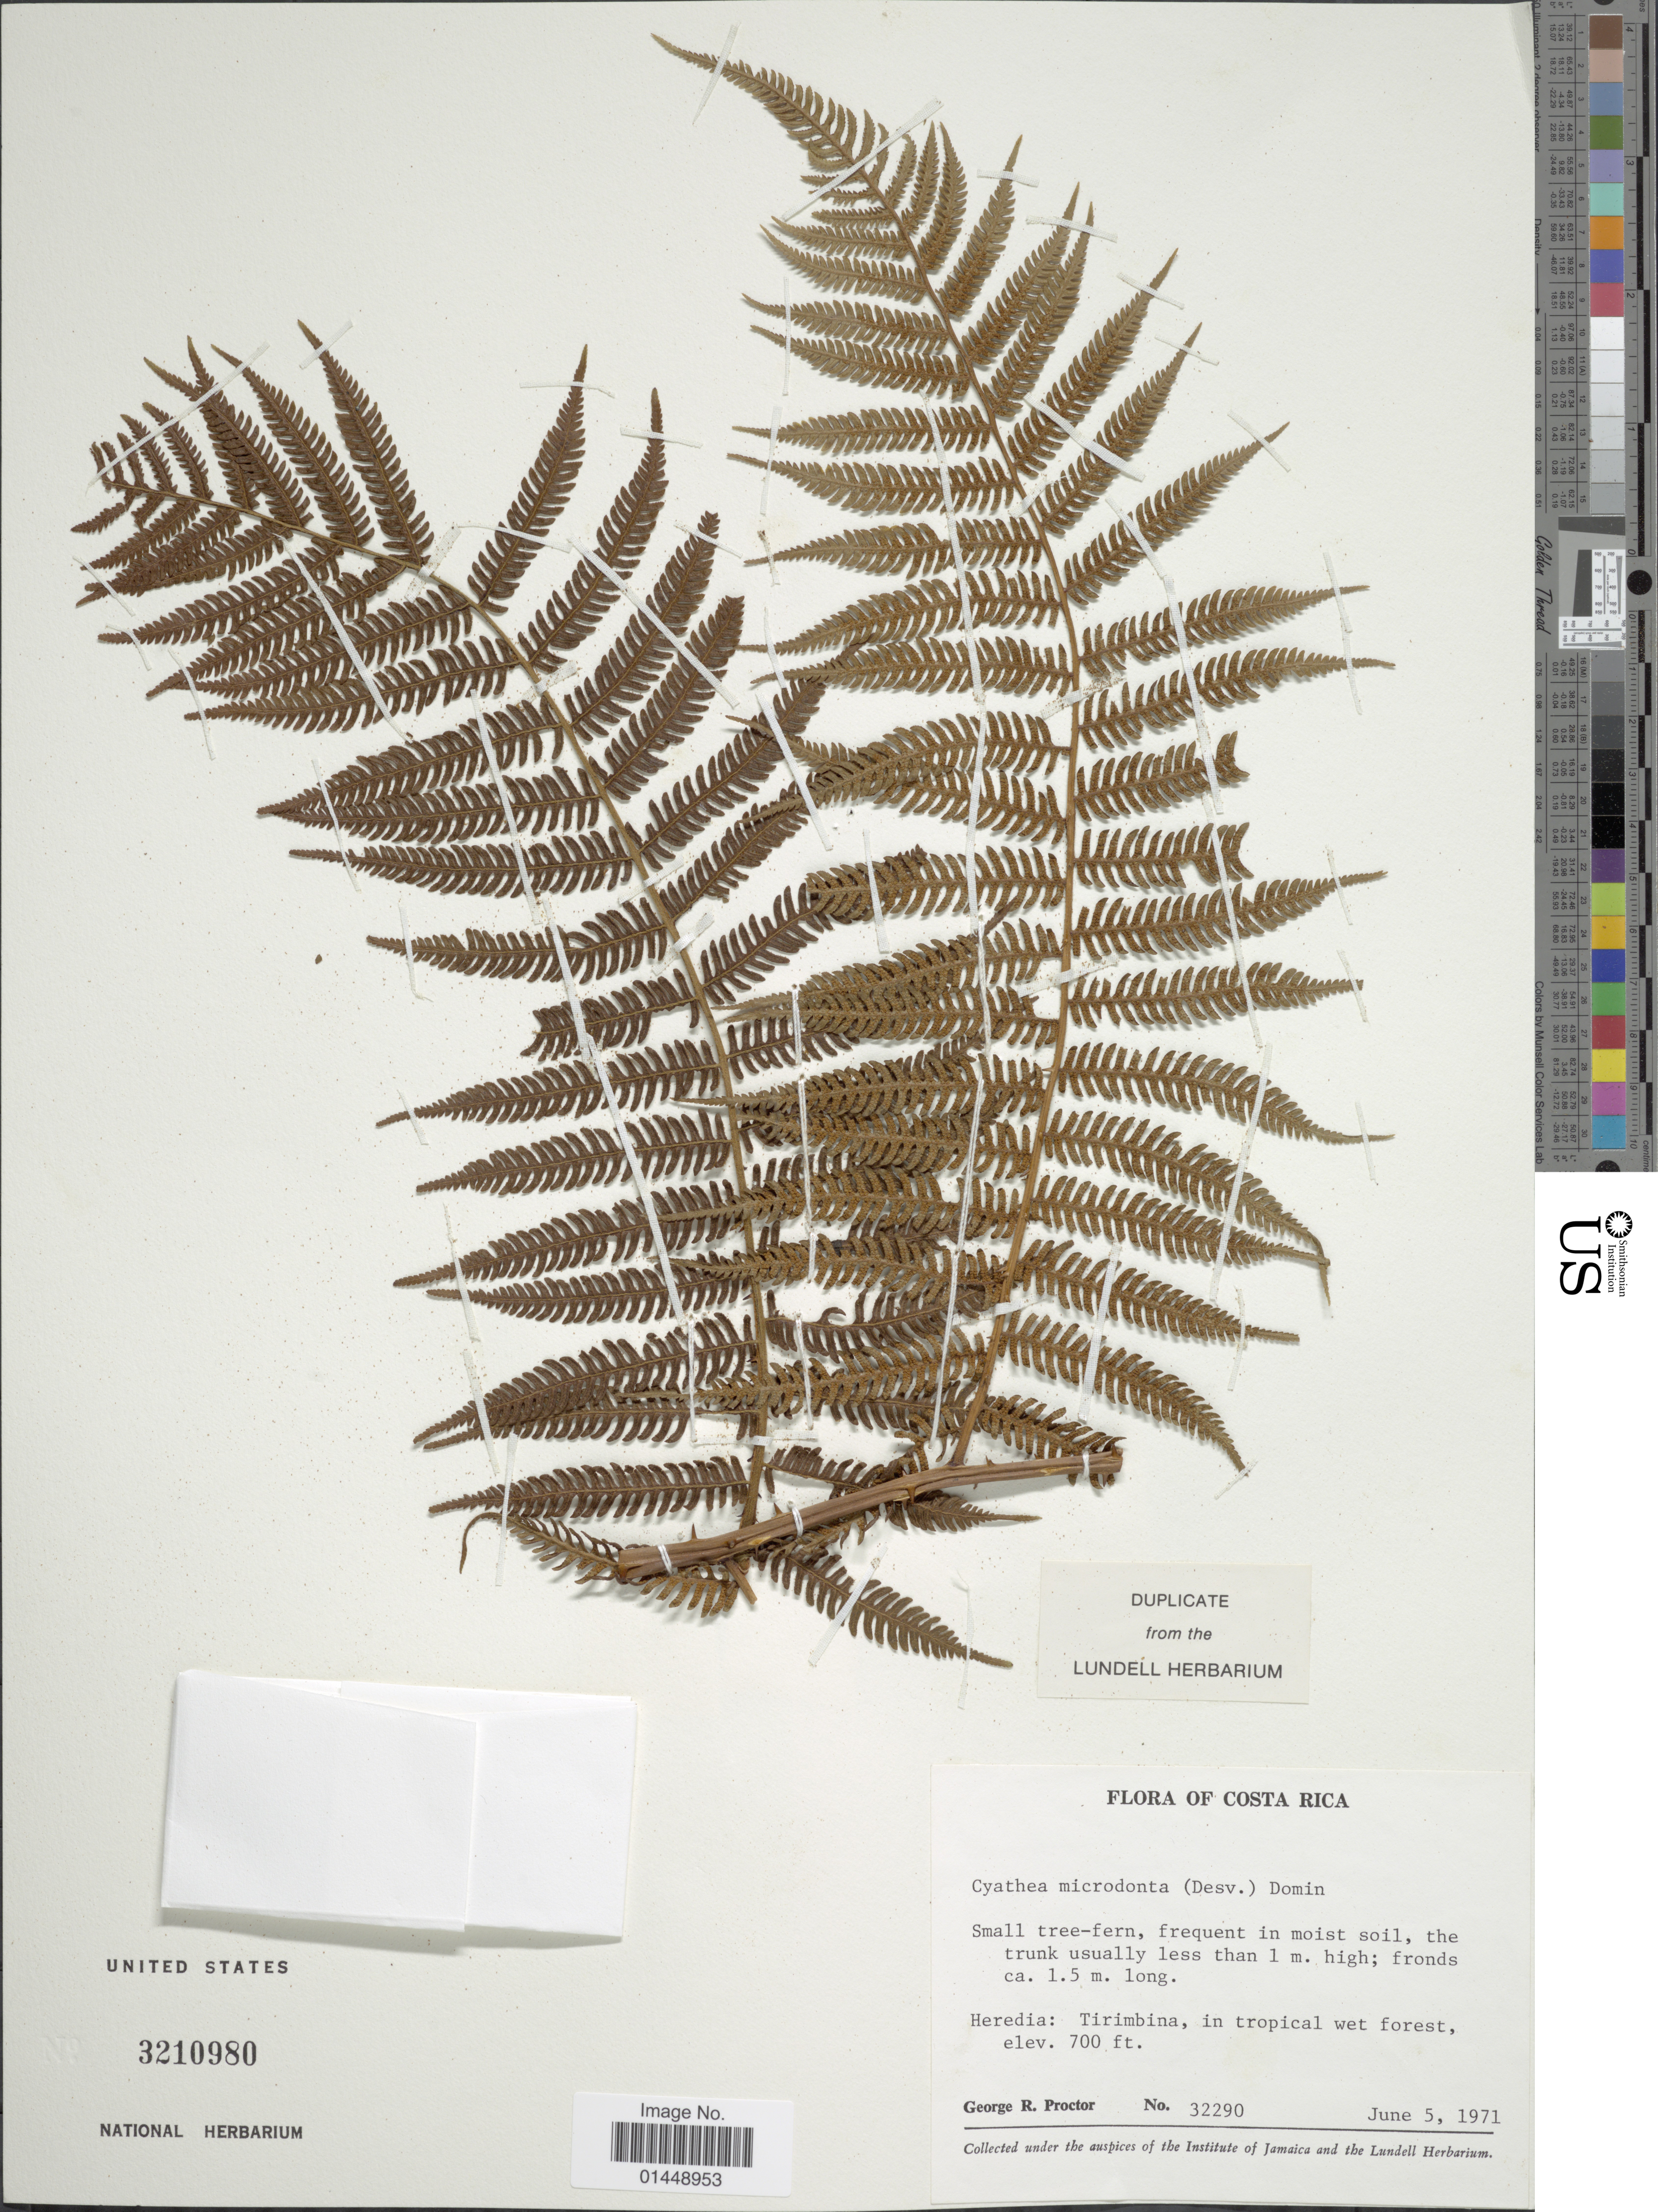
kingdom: Plantae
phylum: Tracheophyta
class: Polypodiopsida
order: Cyatheales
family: Cyatheaceae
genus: Cyathea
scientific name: Cyathea microdonta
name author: (Desv.) Domin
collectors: G. R. Proctor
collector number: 32290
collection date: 1971-06-05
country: Costa Rica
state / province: Heredia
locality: Heredia: Tirimbina, in tropical wet forest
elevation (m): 213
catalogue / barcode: US 3210980